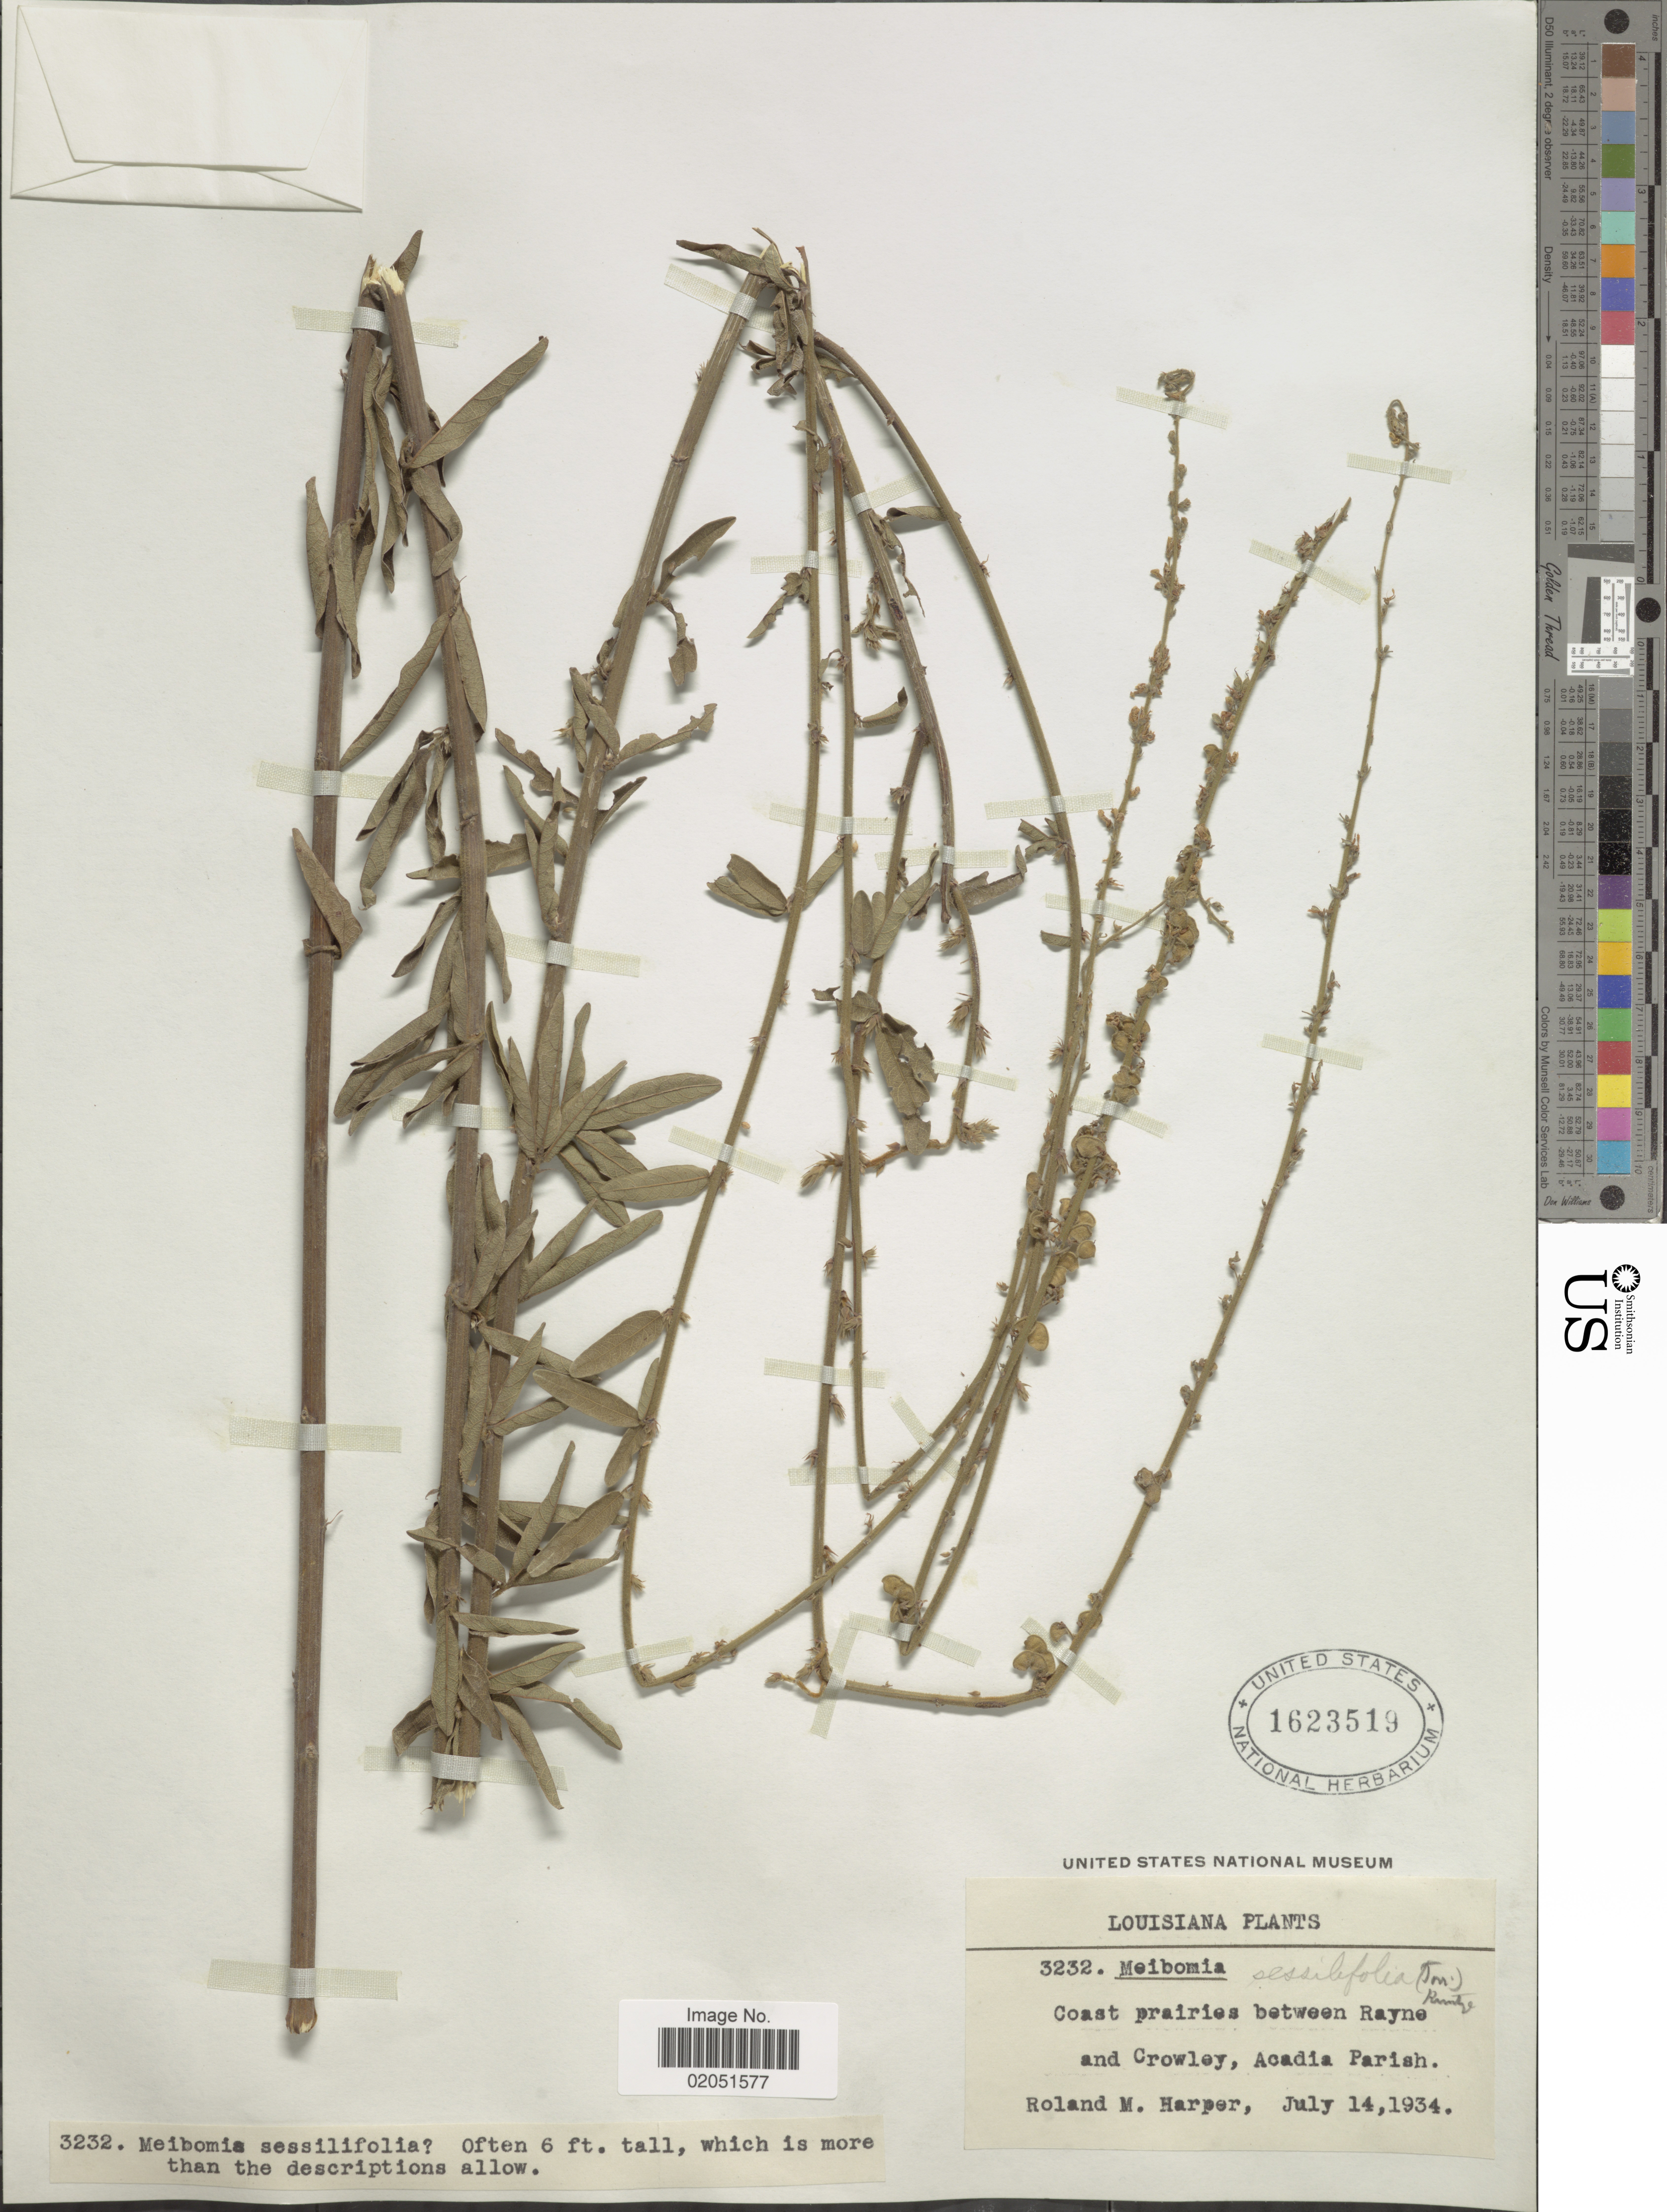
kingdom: Plantae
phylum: Tracheophyta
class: Magnoliopsida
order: Fabales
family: Fabaceae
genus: Desmodium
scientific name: Desmodium sessilifolium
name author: Torr. & A. Gray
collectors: R. M. Harper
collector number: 3232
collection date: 1934-07-14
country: United States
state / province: Louisiana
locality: Coast prairies between Rayne and Crowley, Acadia Parish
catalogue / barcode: US 1623519